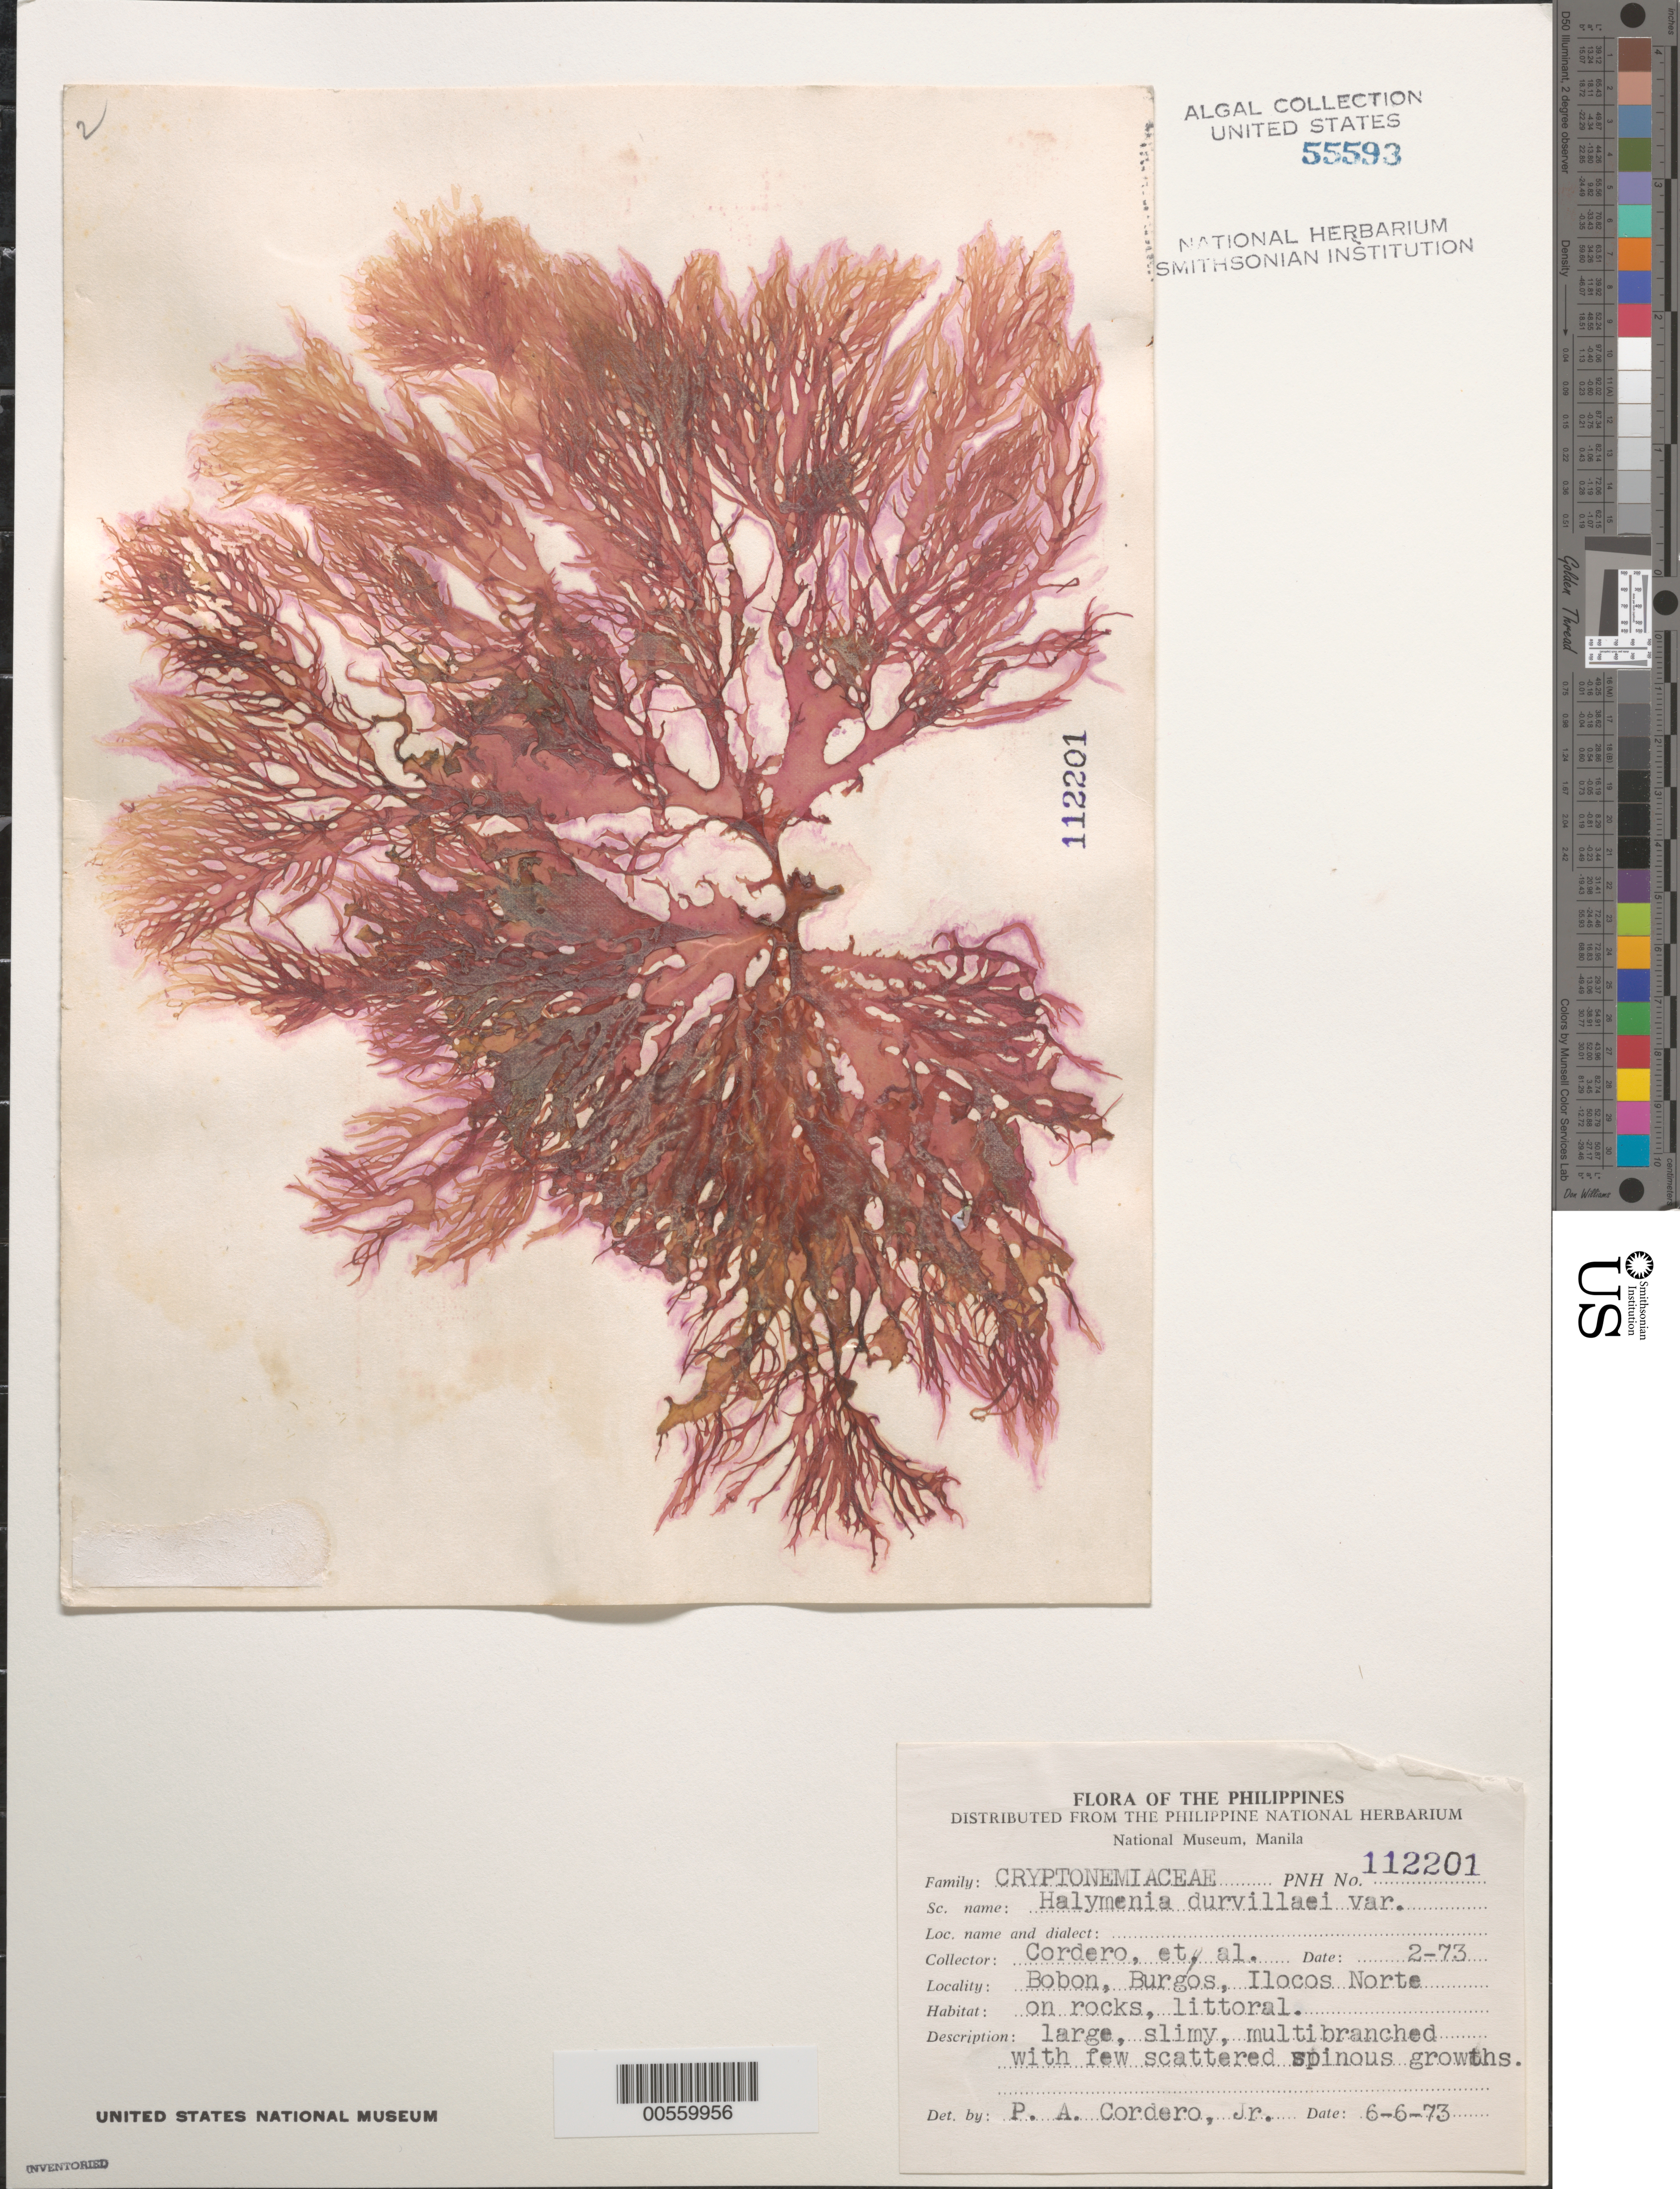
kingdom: Plantae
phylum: Rhodophyta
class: Florideophyceae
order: Halymeniales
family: Halymeniaceae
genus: Halymenia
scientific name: Halymenia durvillaei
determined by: Cordero, P. A., Jr.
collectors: P. A. Cordero et al.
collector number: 112201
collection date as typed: Feb 1973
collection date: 1973-02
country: Philippines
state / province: Ilocos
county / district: Ilocos Norte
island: Luzon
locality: Bobon, Burgos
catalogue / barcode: US 55593